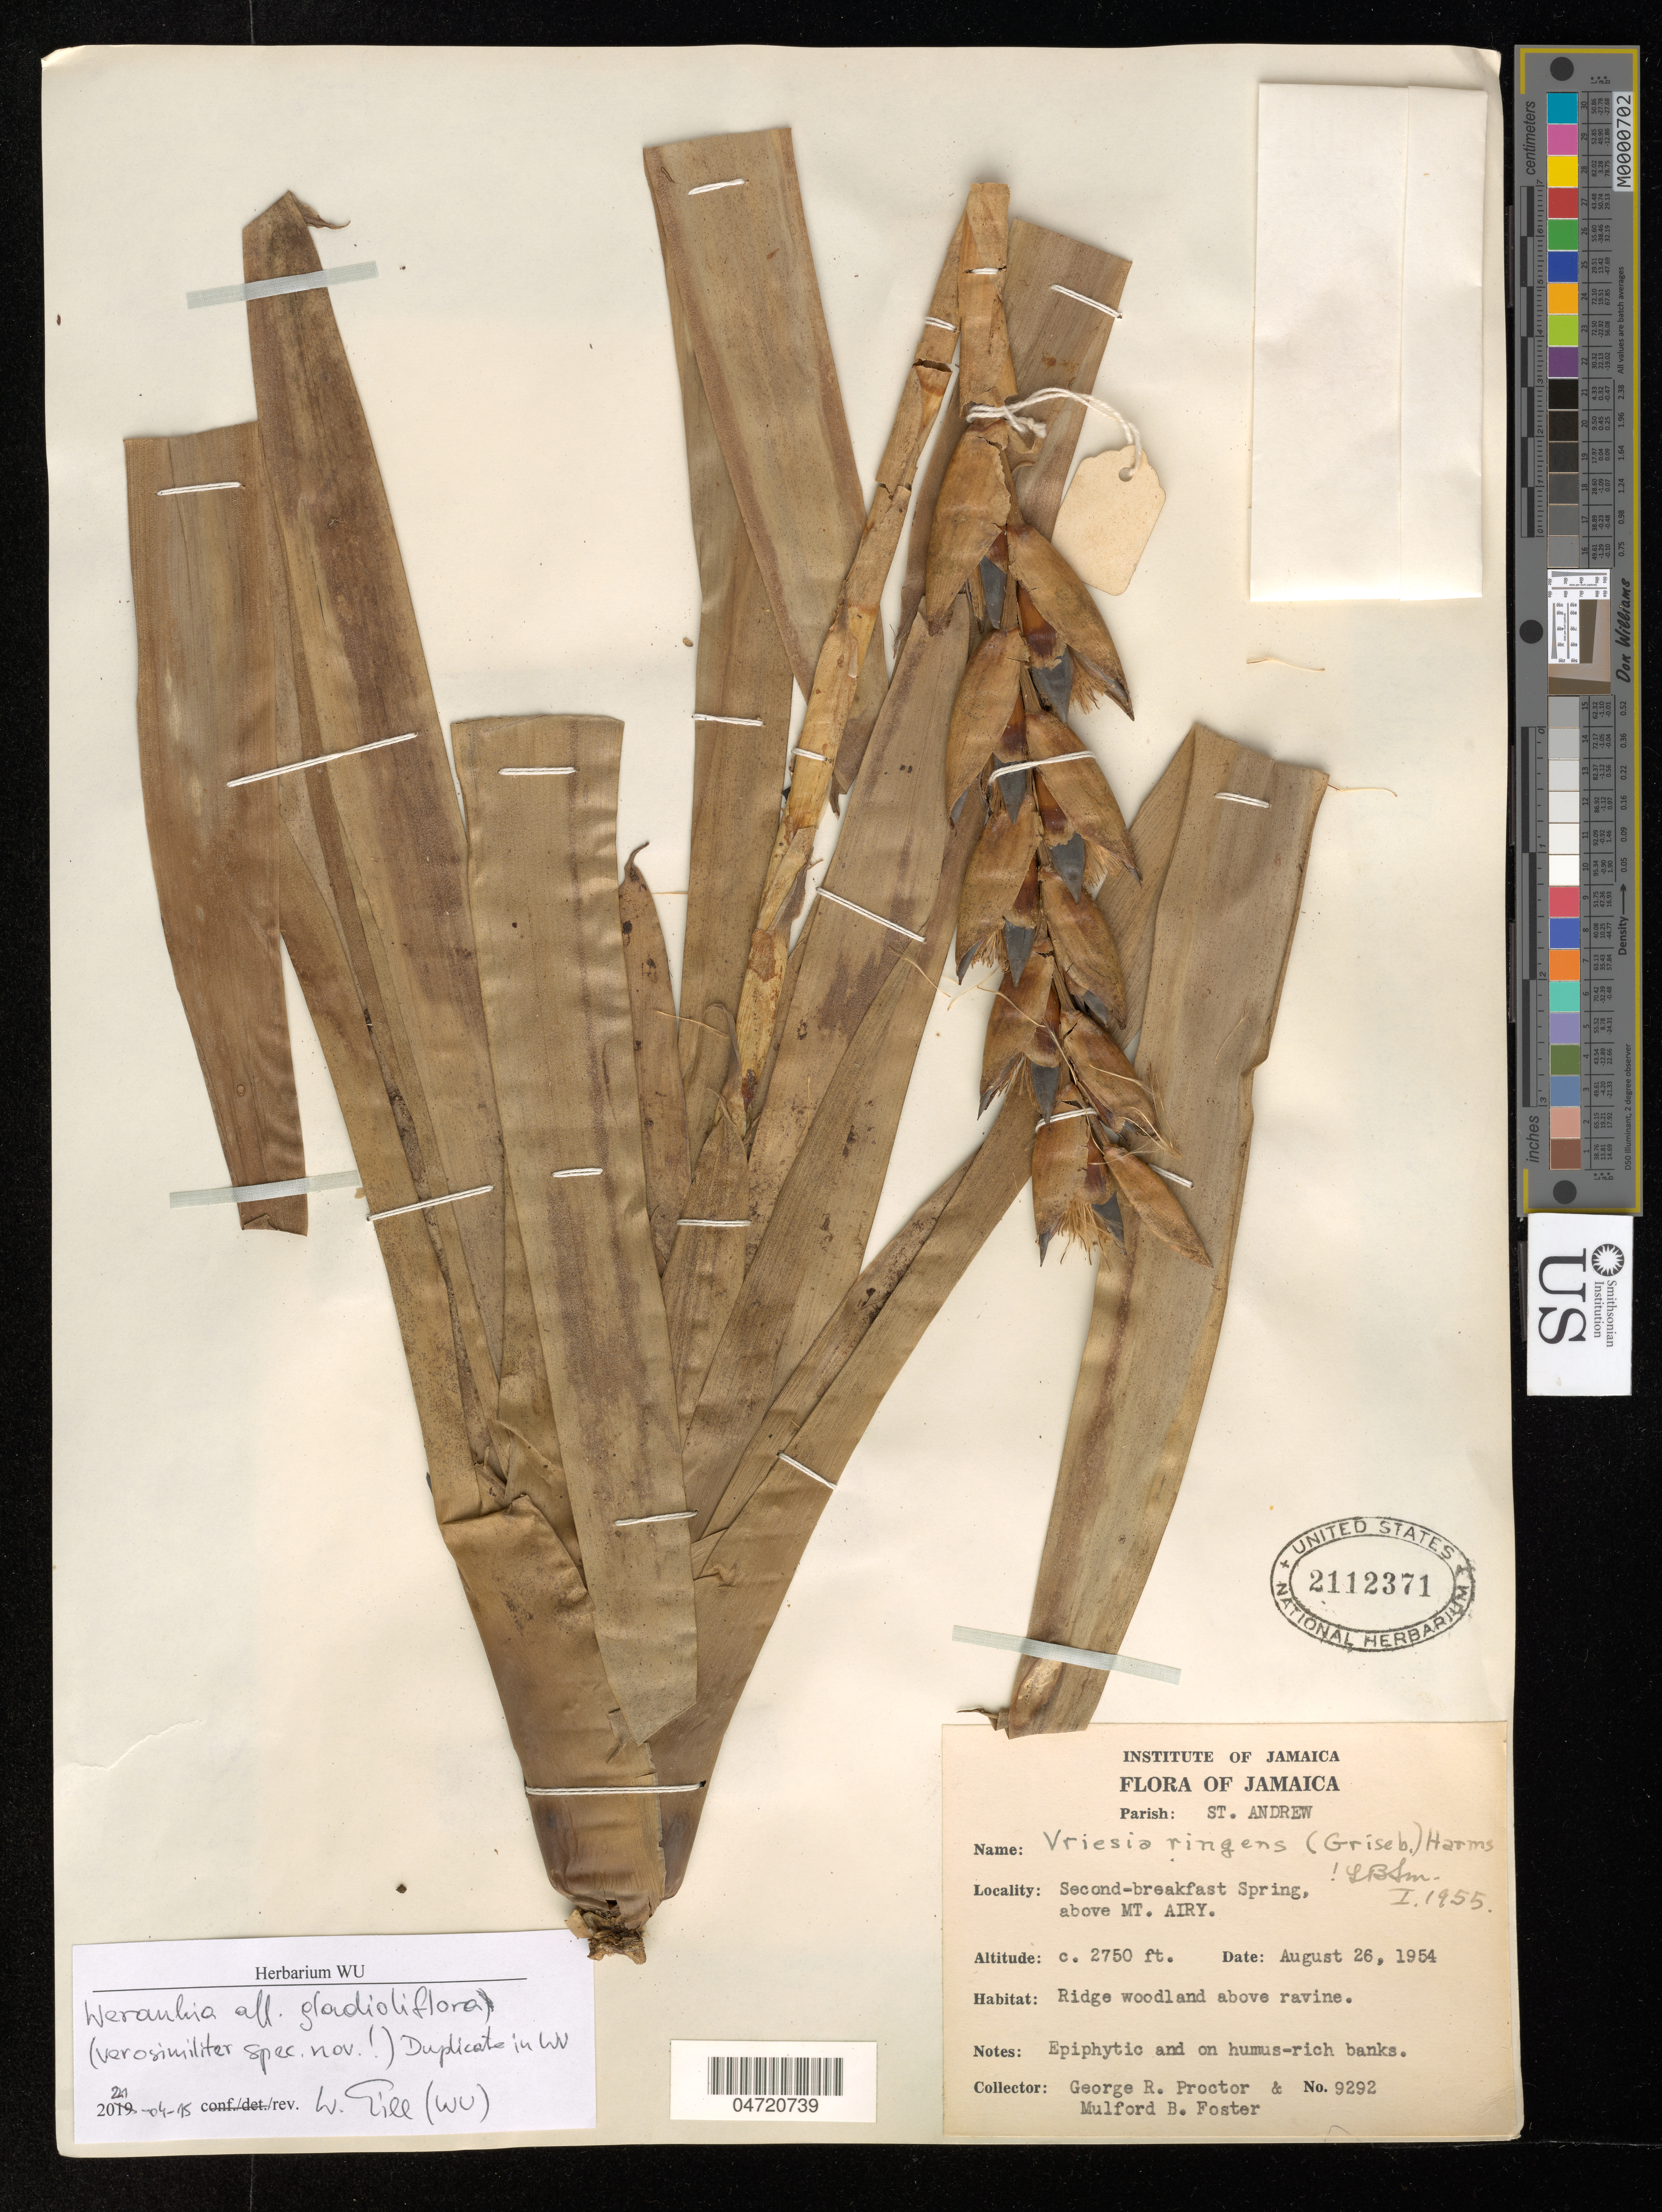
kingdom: Plantae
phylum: Tracheophyta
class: Liliopsida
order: Poales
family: Bromeliaceae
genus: Werauhia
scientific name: Werauhia gladioliflora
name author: (H. Wendl.) J.R. Grant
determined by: Till, W.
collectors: G. R. Proctor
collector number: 9292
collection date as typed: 26 Aug 1954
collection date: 1954-08-26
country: Jamaica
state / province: Saint Andrew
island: Jamaica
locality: Second-breakfast Spring. above Mt. Airy. Moist shaded bank.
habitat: Ridge woodland above ravine; on humus-rich banks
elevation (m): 838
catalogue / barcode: US 2112371